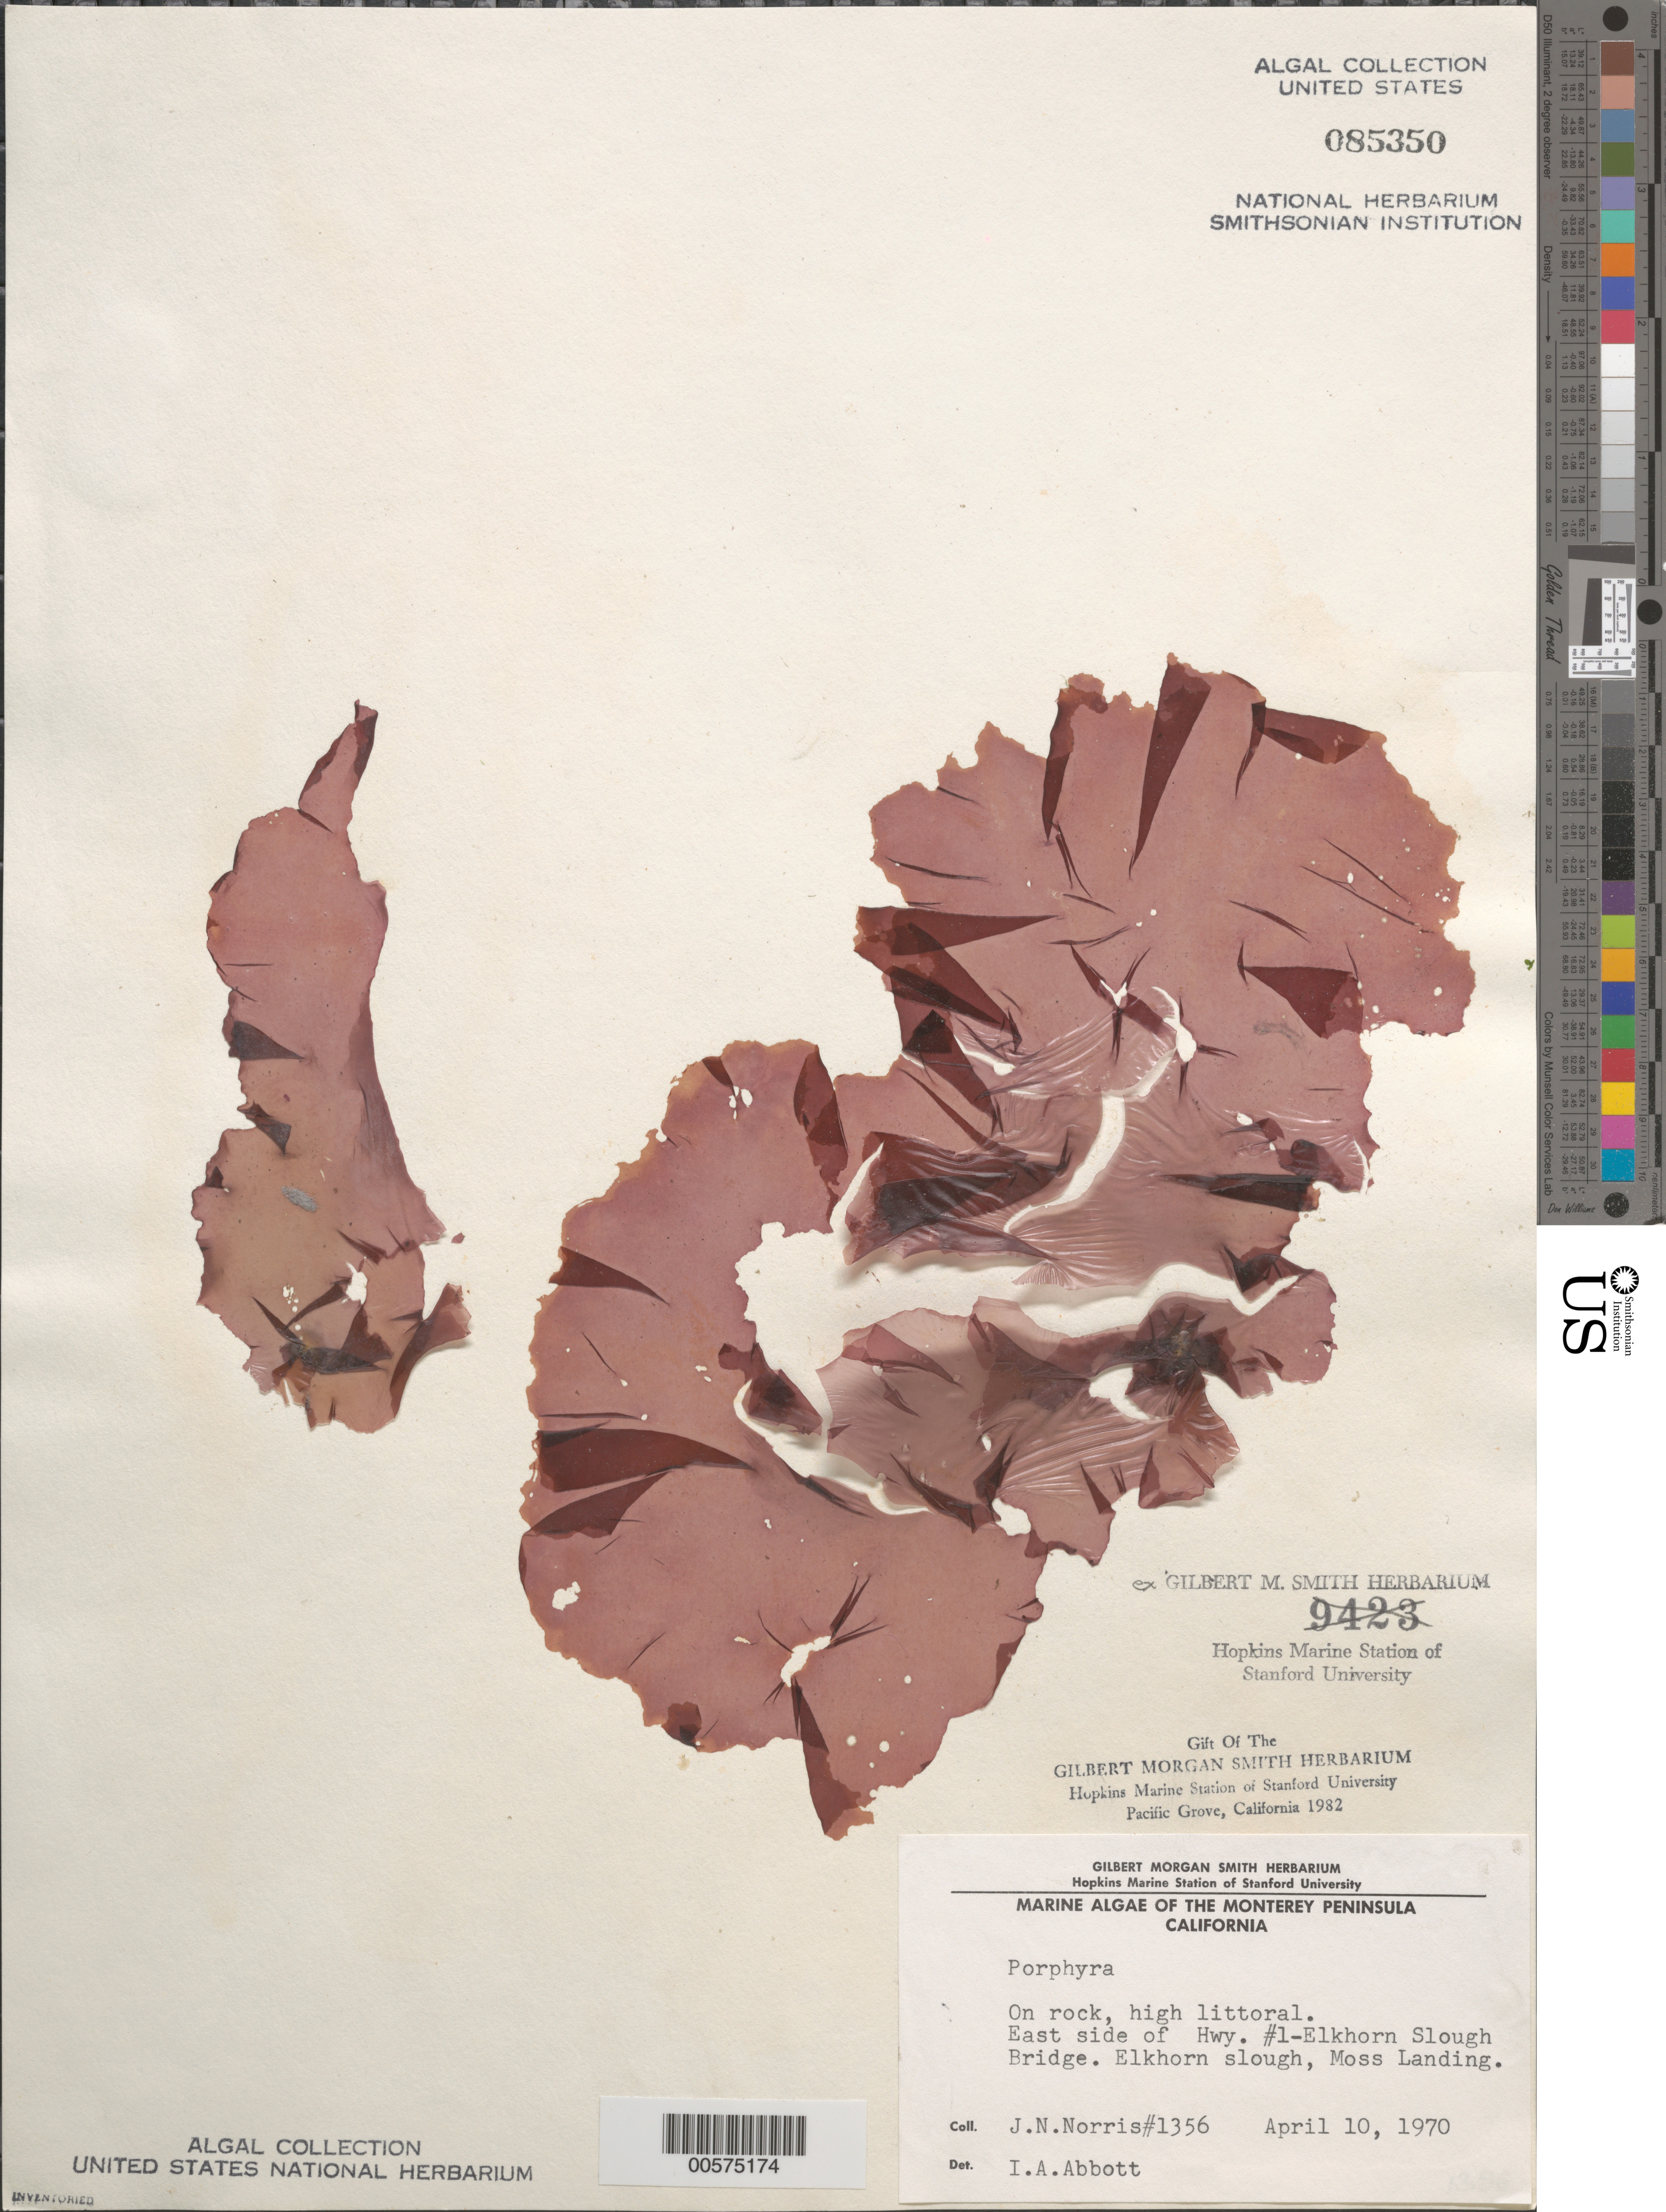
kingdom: Plantae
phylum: Rhodophyta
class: Bangiophyceae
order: Bangiales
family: Bangiaceae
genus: Porphyra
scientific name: Porphyra sp.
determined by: Abbott, Isabella A.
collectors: I. A. Abbott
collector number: JN-1356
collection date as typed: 10 Apr 1970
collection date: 1970-04-10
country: United States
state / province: California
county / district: Monterey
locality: Elkhorn Slough, Moss Landing, Highway 1-Elkhorn Slough Bridge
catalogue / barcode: US 85350